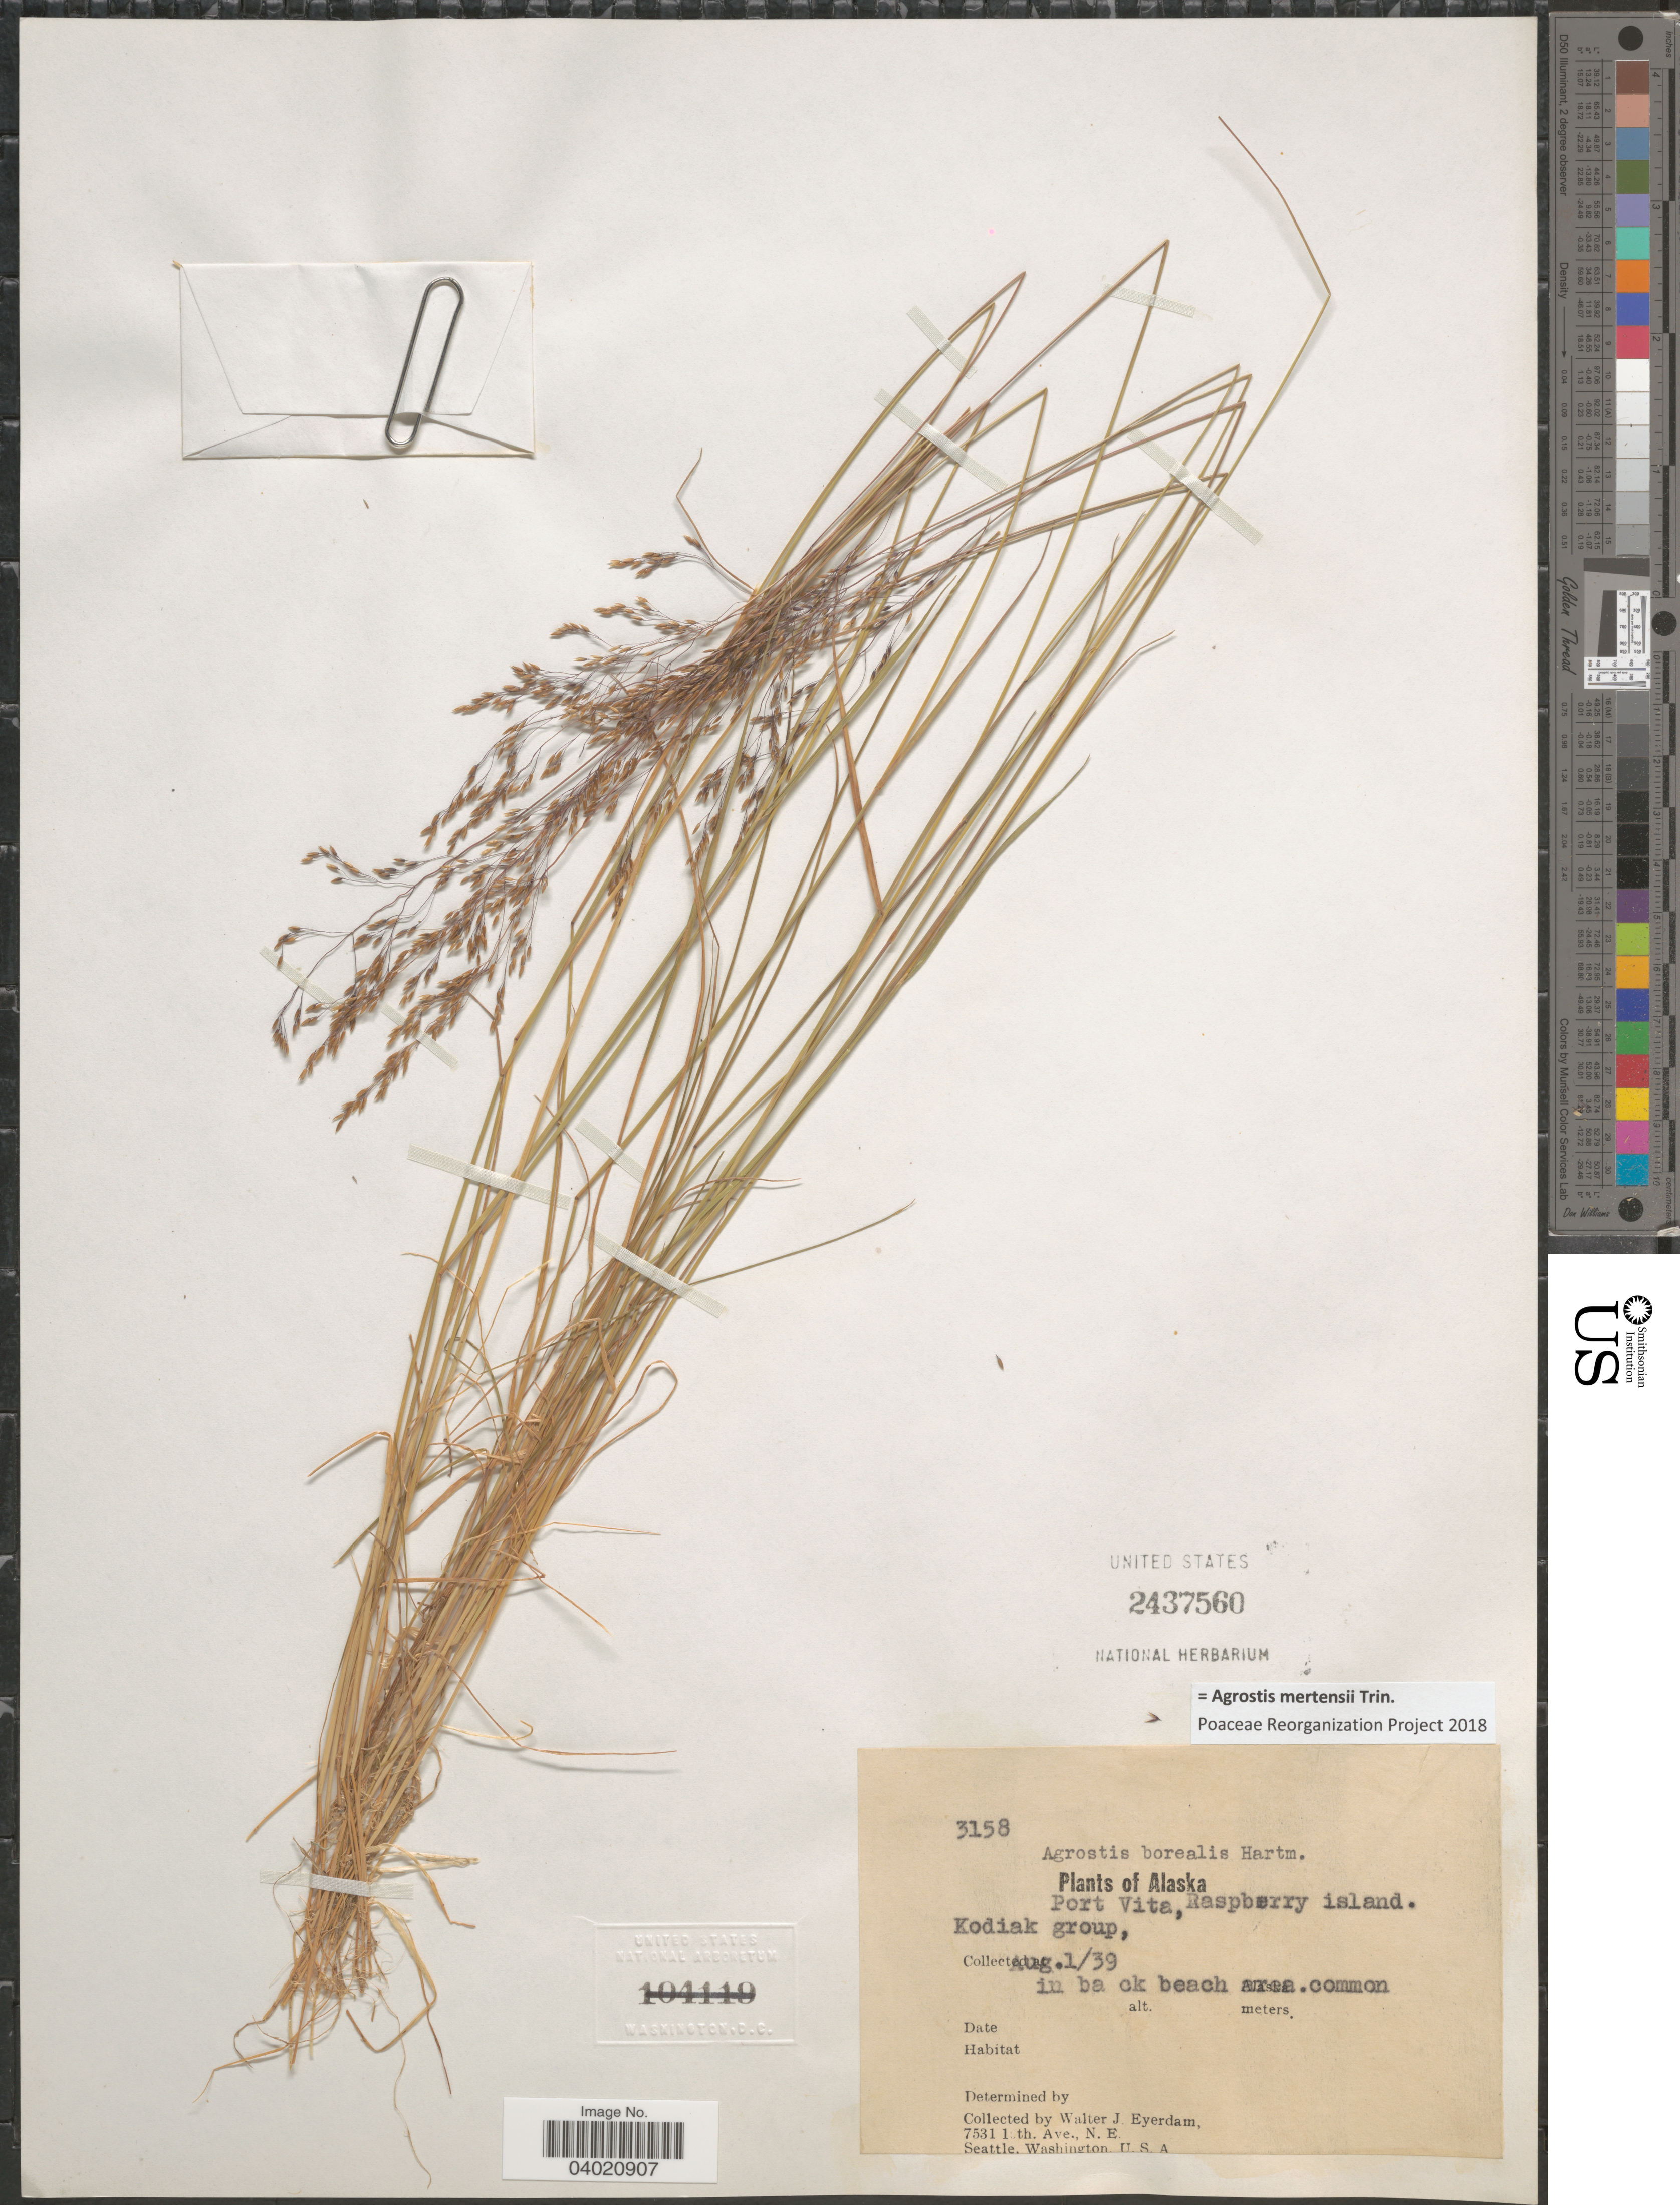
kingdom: Plantae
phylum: Tracheophyta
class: Liliopsida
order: Poales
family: Poaceae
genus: Agrostis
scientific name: Agrostis mertensii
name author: Trin.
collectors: W. J. Eyerdam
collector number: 3158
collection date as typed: Transcribed d/m/y: 1/8/39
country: United States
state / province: Alaska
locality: Port Vita, Raspberry Island. Kodiak group, in back beach.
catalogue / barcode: US 2437560